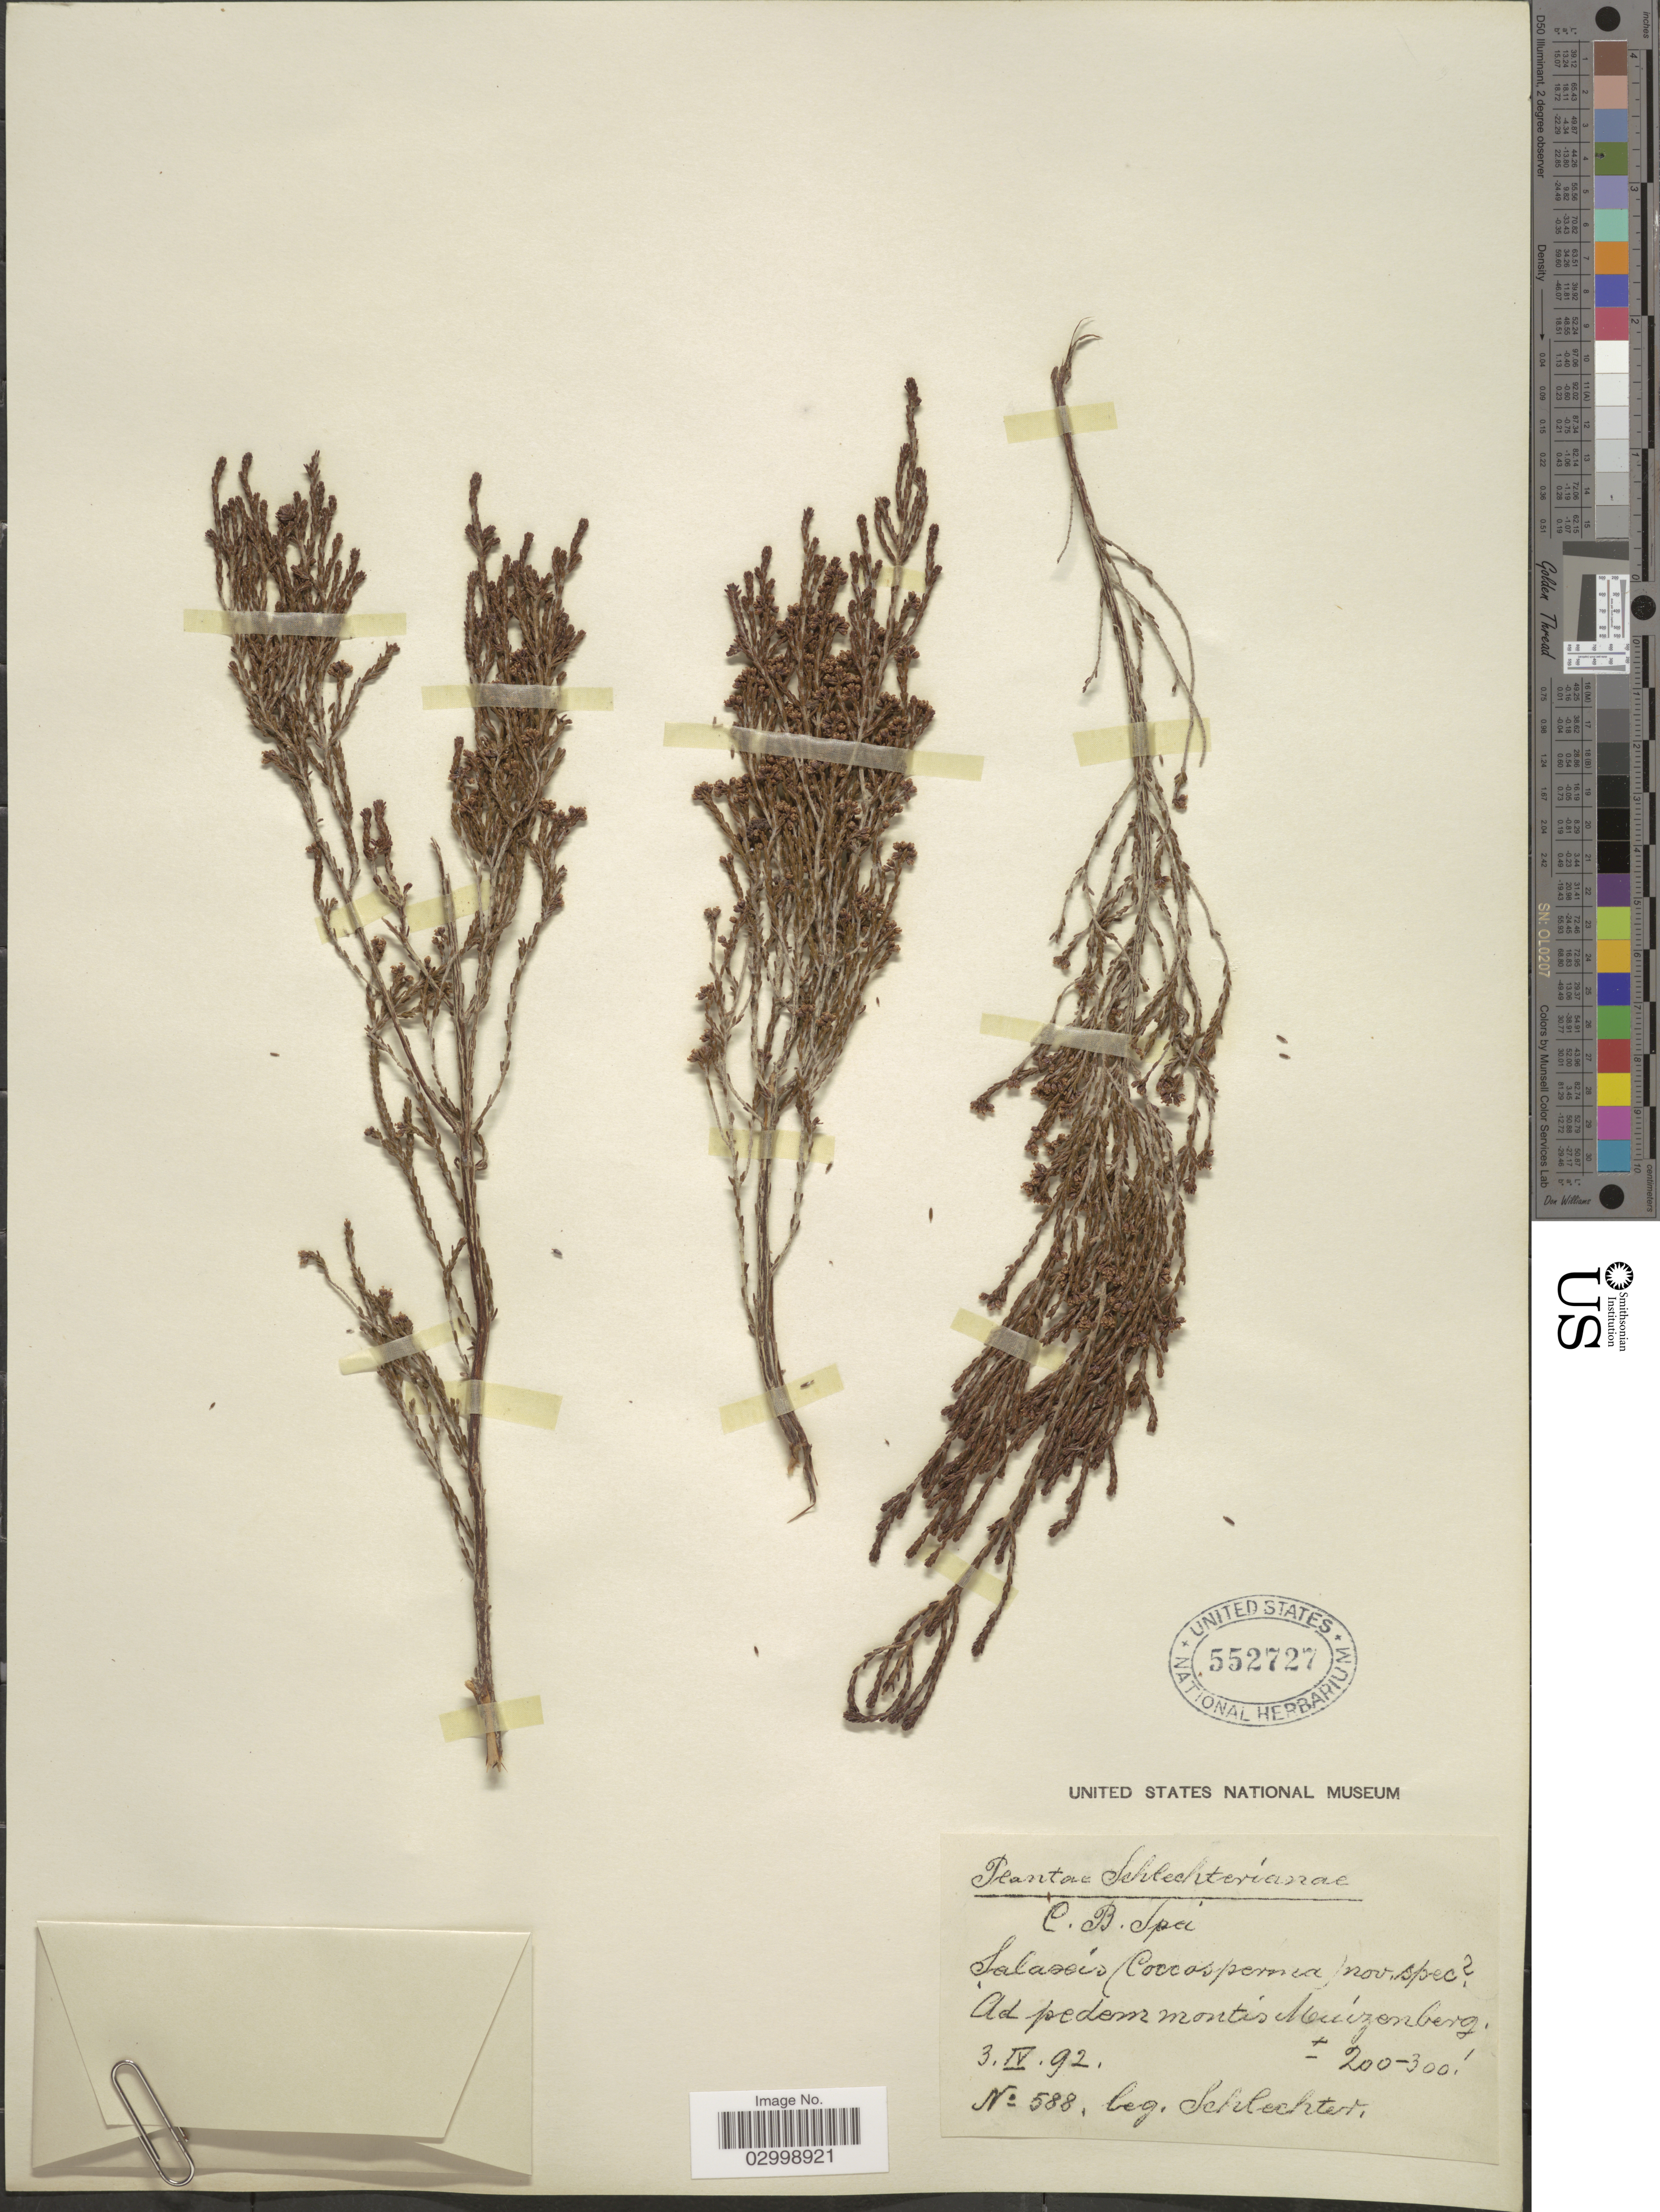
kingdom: Plantae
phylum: Tracheophyta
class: Magnoliopsida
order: Ericales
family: Ericaceae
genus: Erica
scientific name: Erica sp.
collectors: Schlechter, --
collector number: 588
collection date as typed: Transcribed d/m/y: 3/4/92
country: South Africa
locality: C. B. Spei, Ad pedem montis Muízenberg.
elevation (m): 61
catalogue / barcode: US 552727